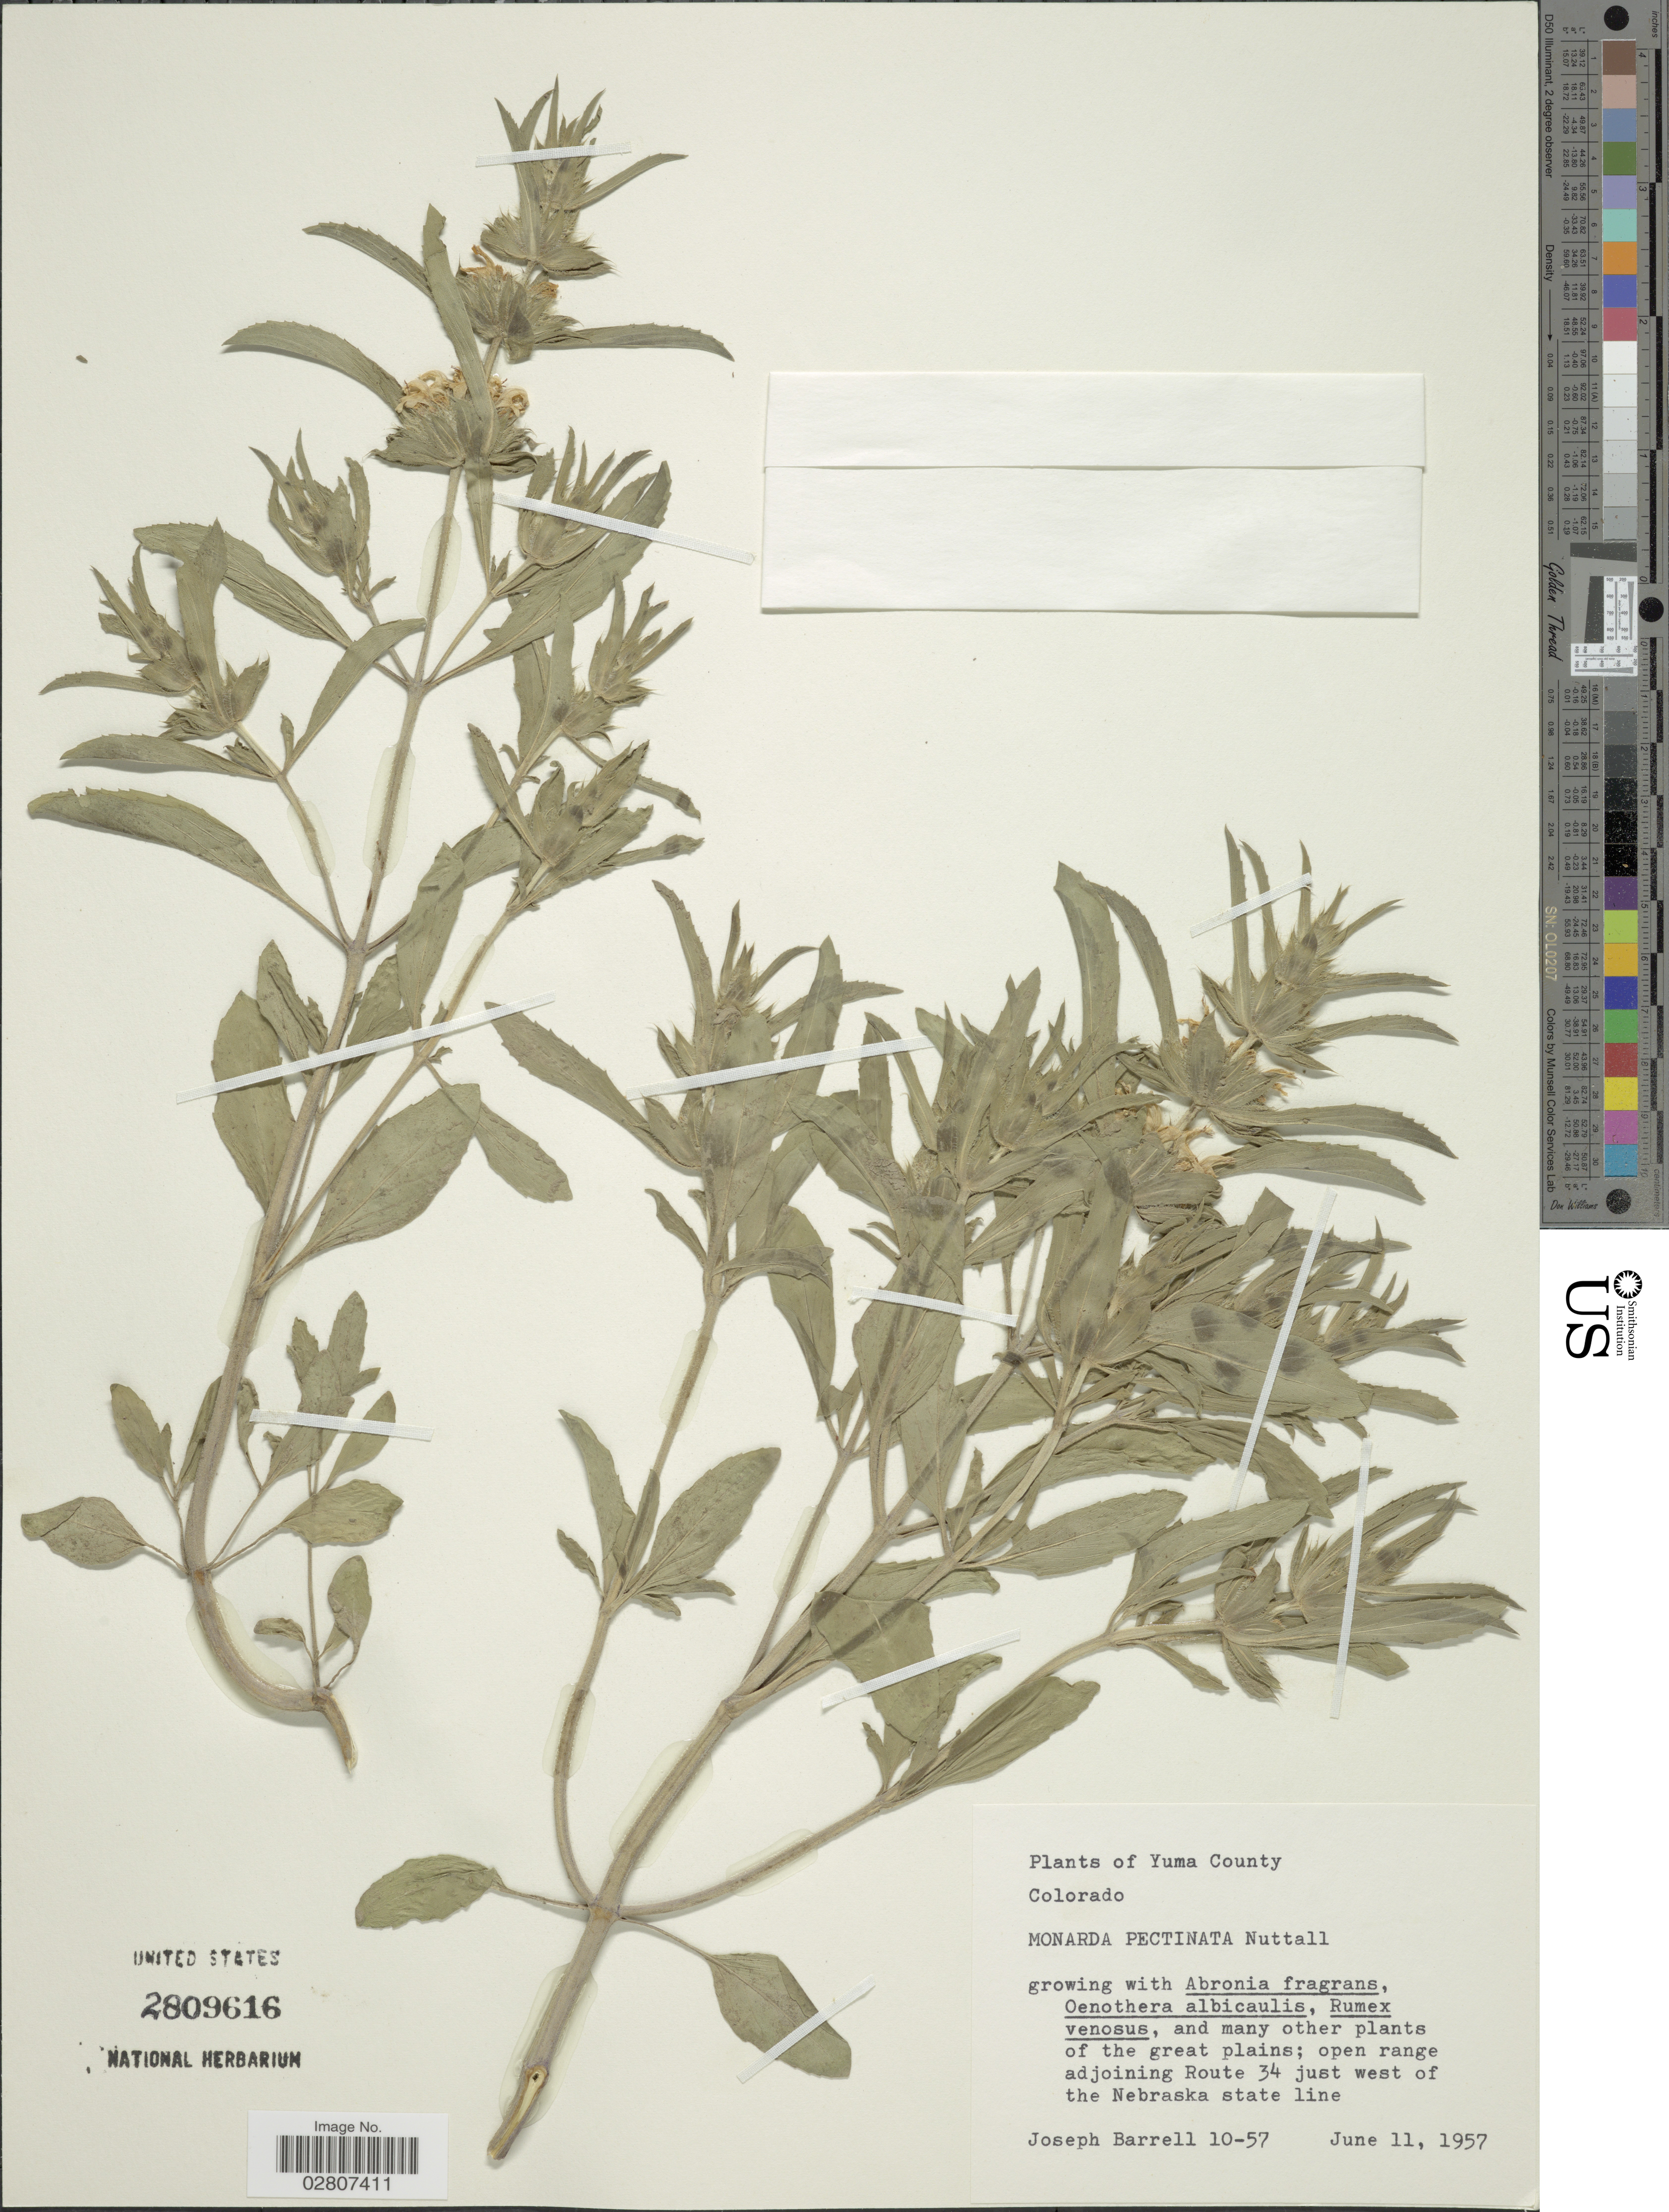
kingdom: Plantae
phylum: Tracheophyta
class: Magnoliopsida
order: Lamiales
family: Lamiaceae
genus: Monarda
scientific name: Monarda pectinata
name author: Nutt.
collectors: J. Barrell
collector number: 10-57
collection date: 1957-06-11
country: United States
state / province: Colorado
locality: Yuma County. Colorado. Open range adjoining Route 34 just west of the Nebraska state line.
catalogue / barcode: US 2809616